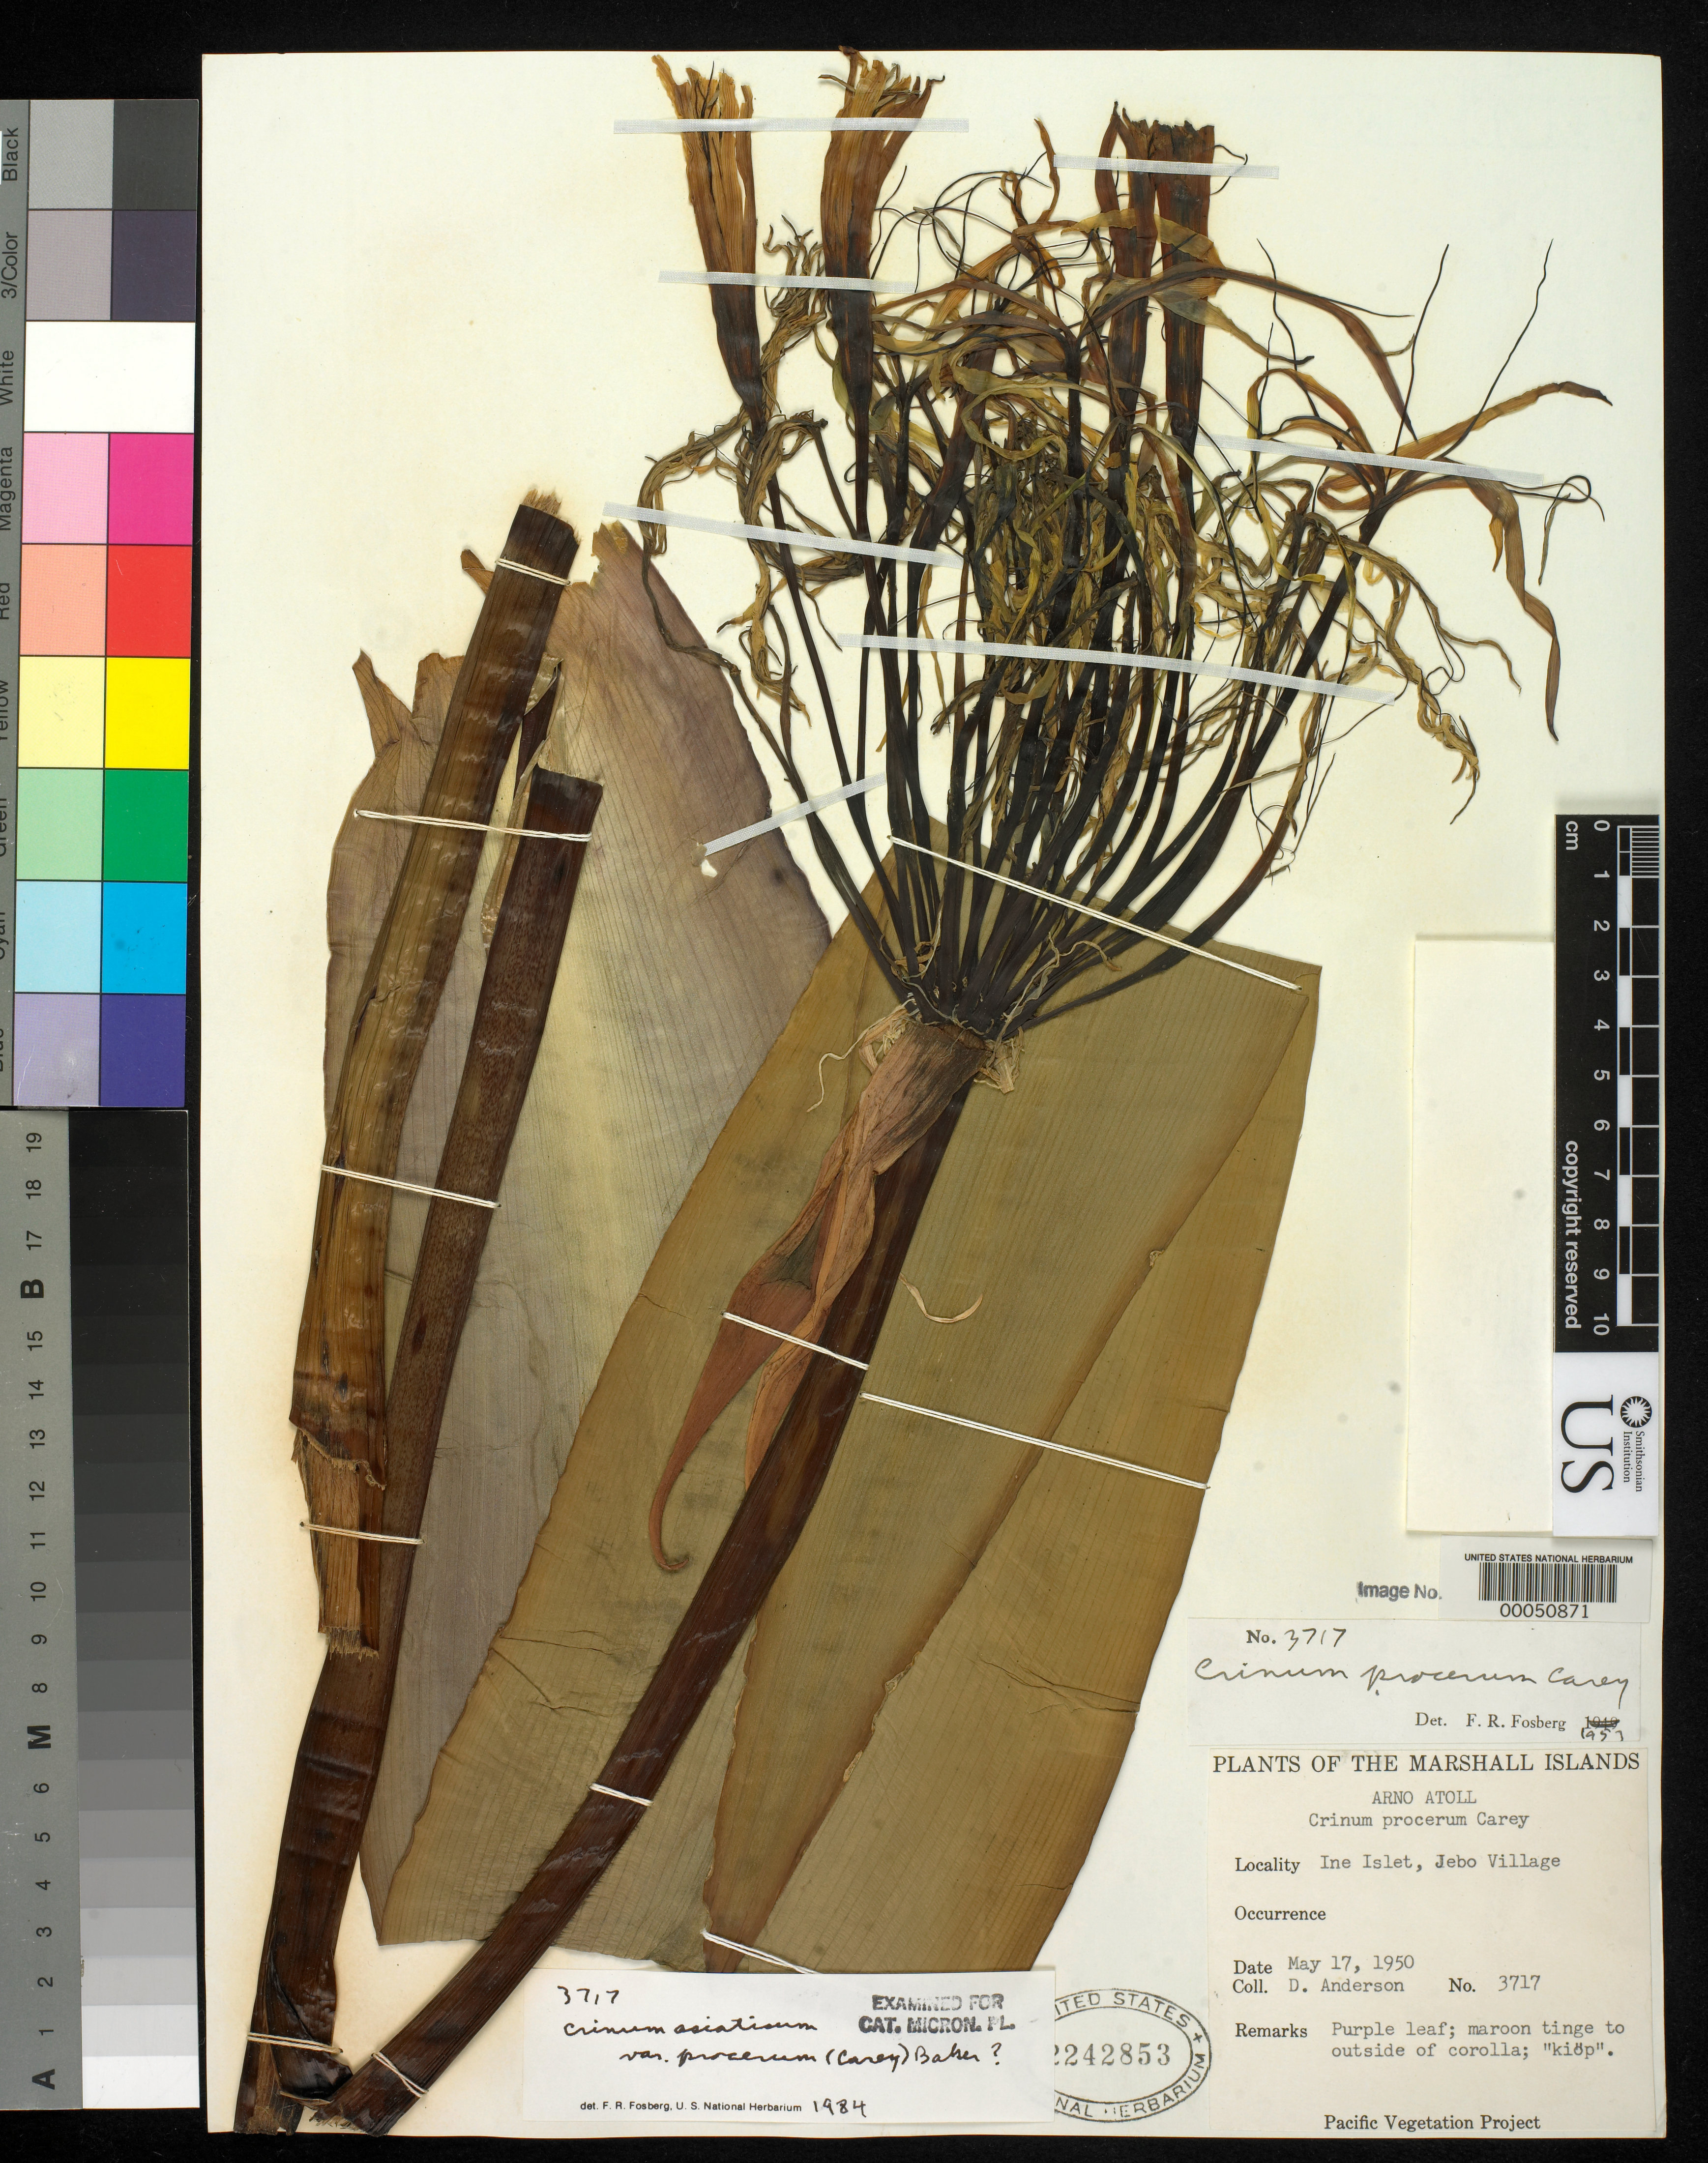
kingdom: Plantae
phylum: Tracheophyta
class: Liliopsida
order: Asparagales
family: Amaryllidaceae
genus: Crinum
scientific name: Crinum asiaticum var. procerum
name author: (Herb. & Carey) Baker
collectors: D. Anderson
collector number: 3717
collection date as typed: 17 May 1950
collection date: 1950-05-17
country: Marshall Islands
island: Arno Atoll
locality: Ine Islet, Jebo village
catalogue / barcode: US 2242853